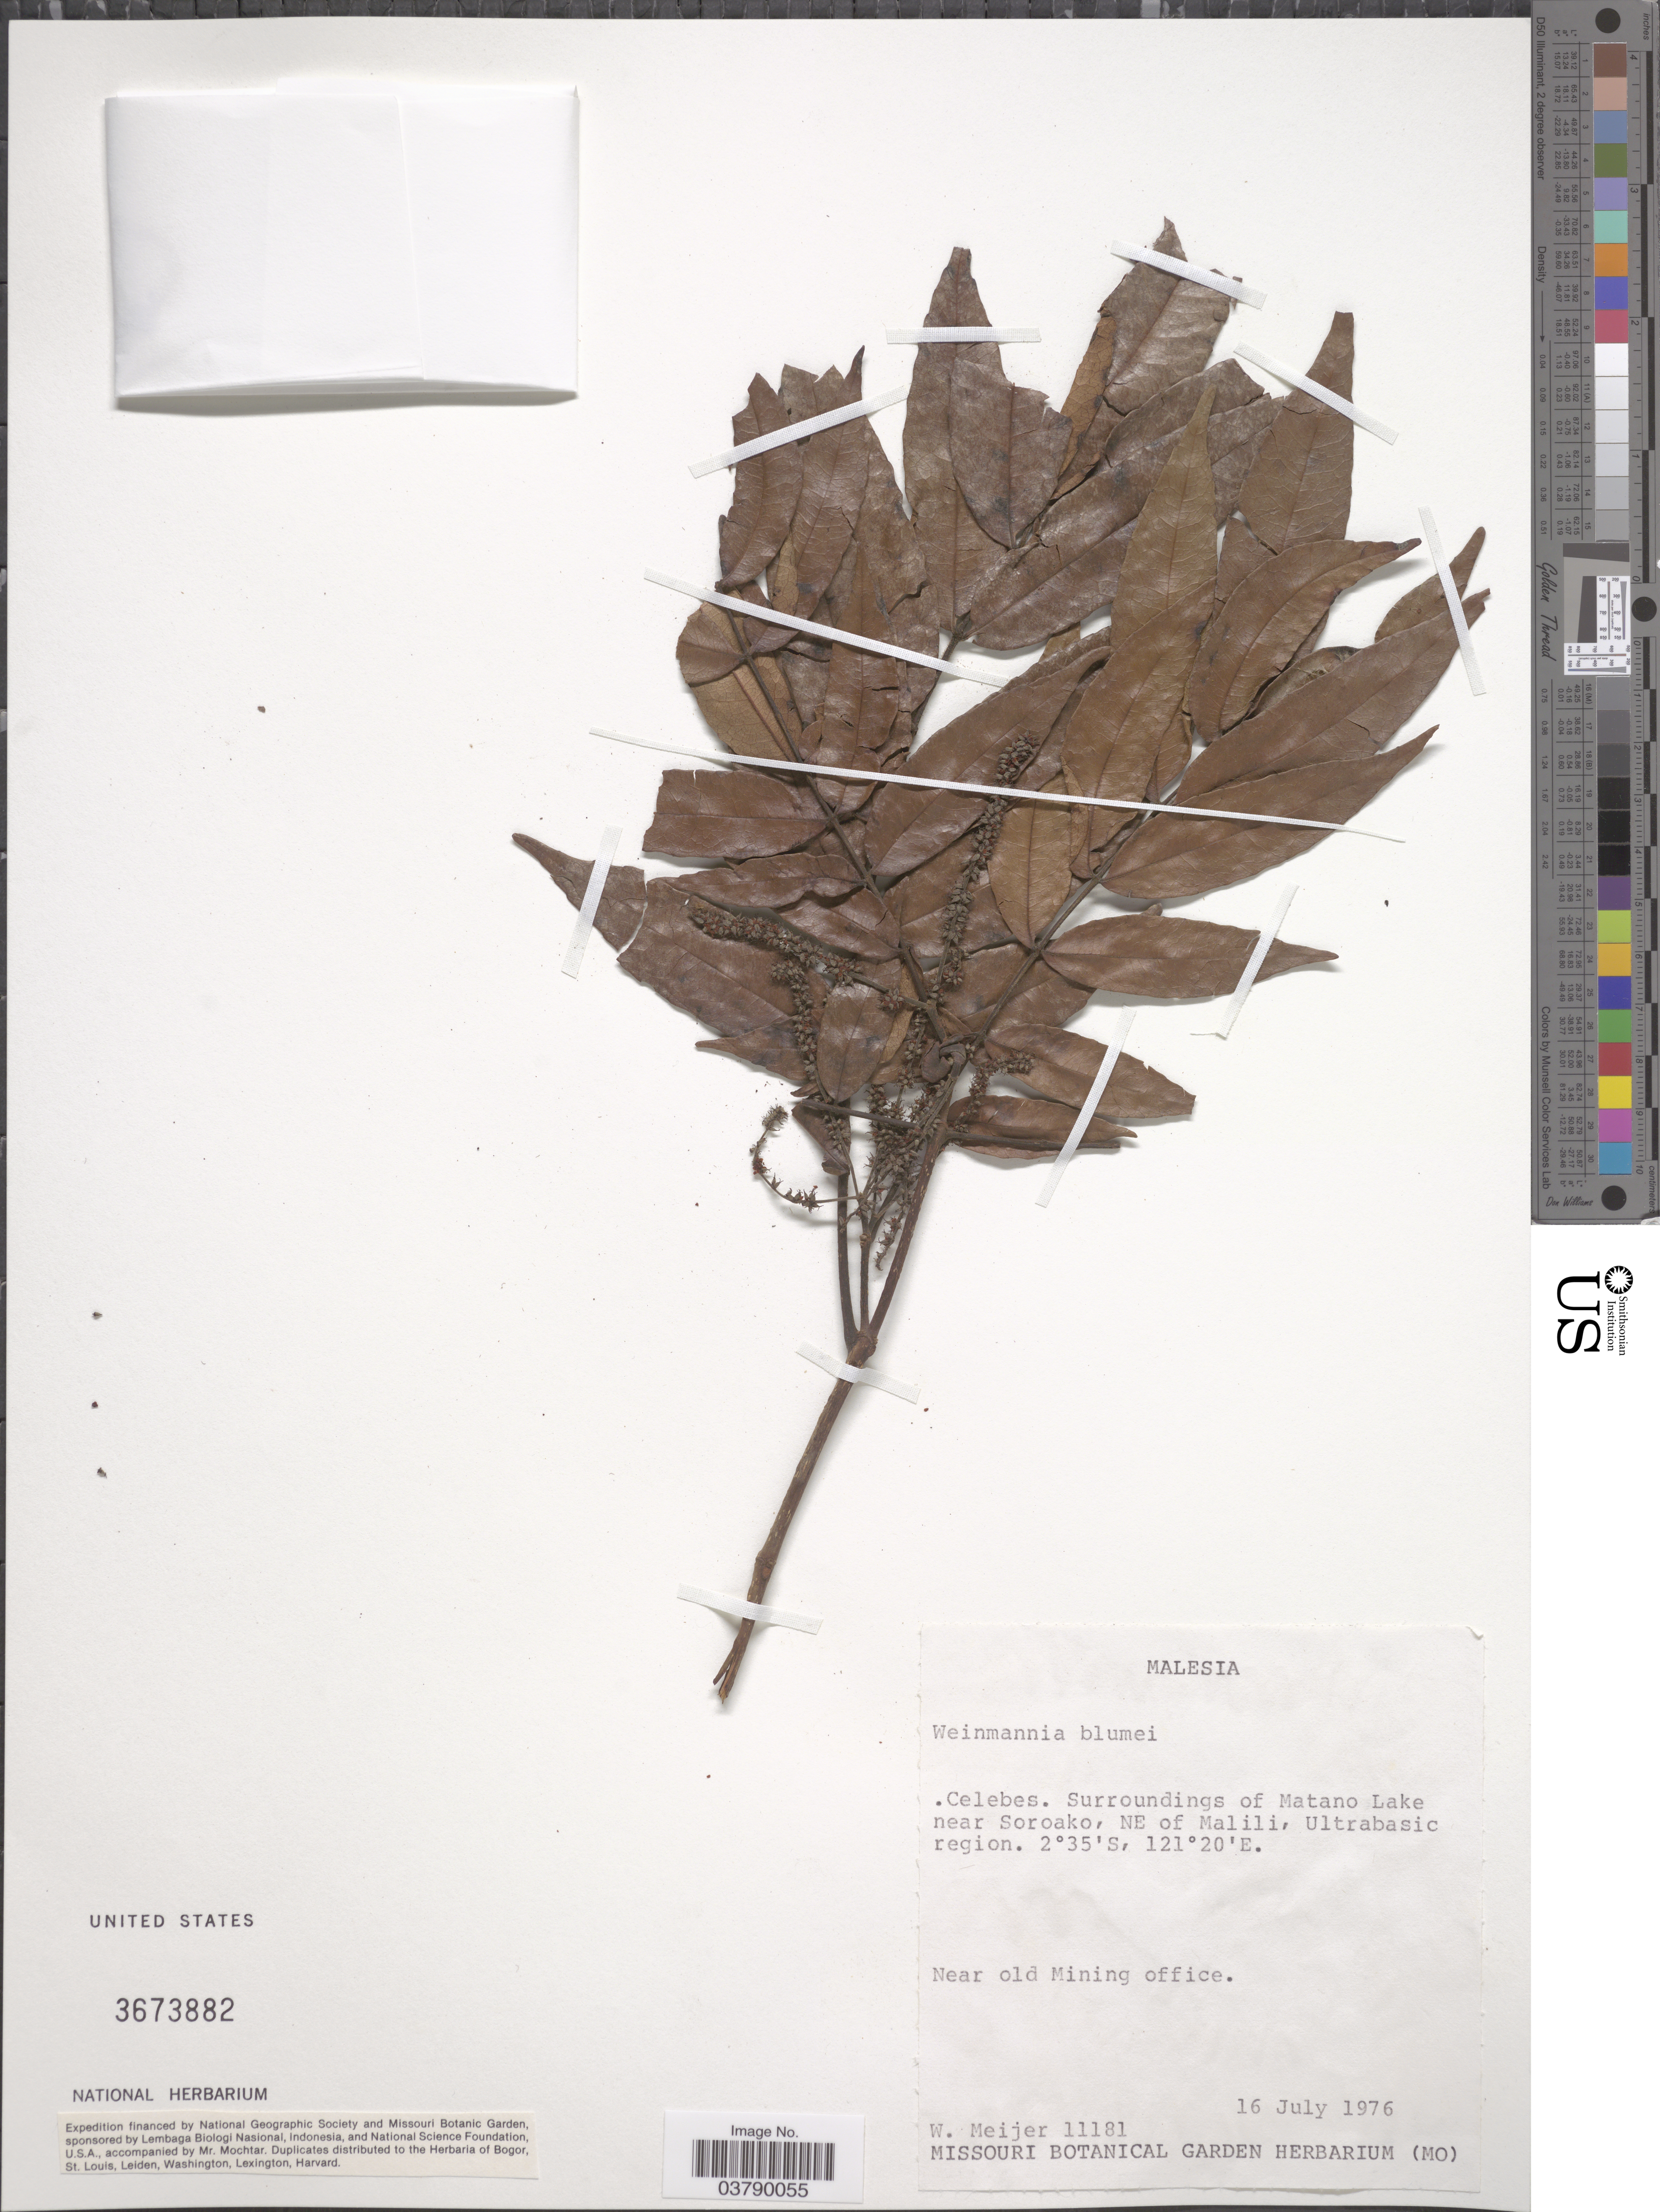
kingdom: Plantae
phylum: Tracheophyta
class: Magnoliopsida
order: Oxalidales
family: Cunoniaceae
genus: Pterophylla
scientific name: Pterophylla fraxinea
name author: D. Don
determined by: Strong, Mark T., (BOT), Smithsonian Institution - National Museum of Natural History (UNITED STATES)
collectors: W. Meijer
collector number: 11181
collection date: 1976-07-16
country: Malaysia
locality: Malesie. Celebes. Surroundings of Matano Lake near Soroako, NE of Malili, Ultrabasic region.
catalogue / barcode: US 3673882